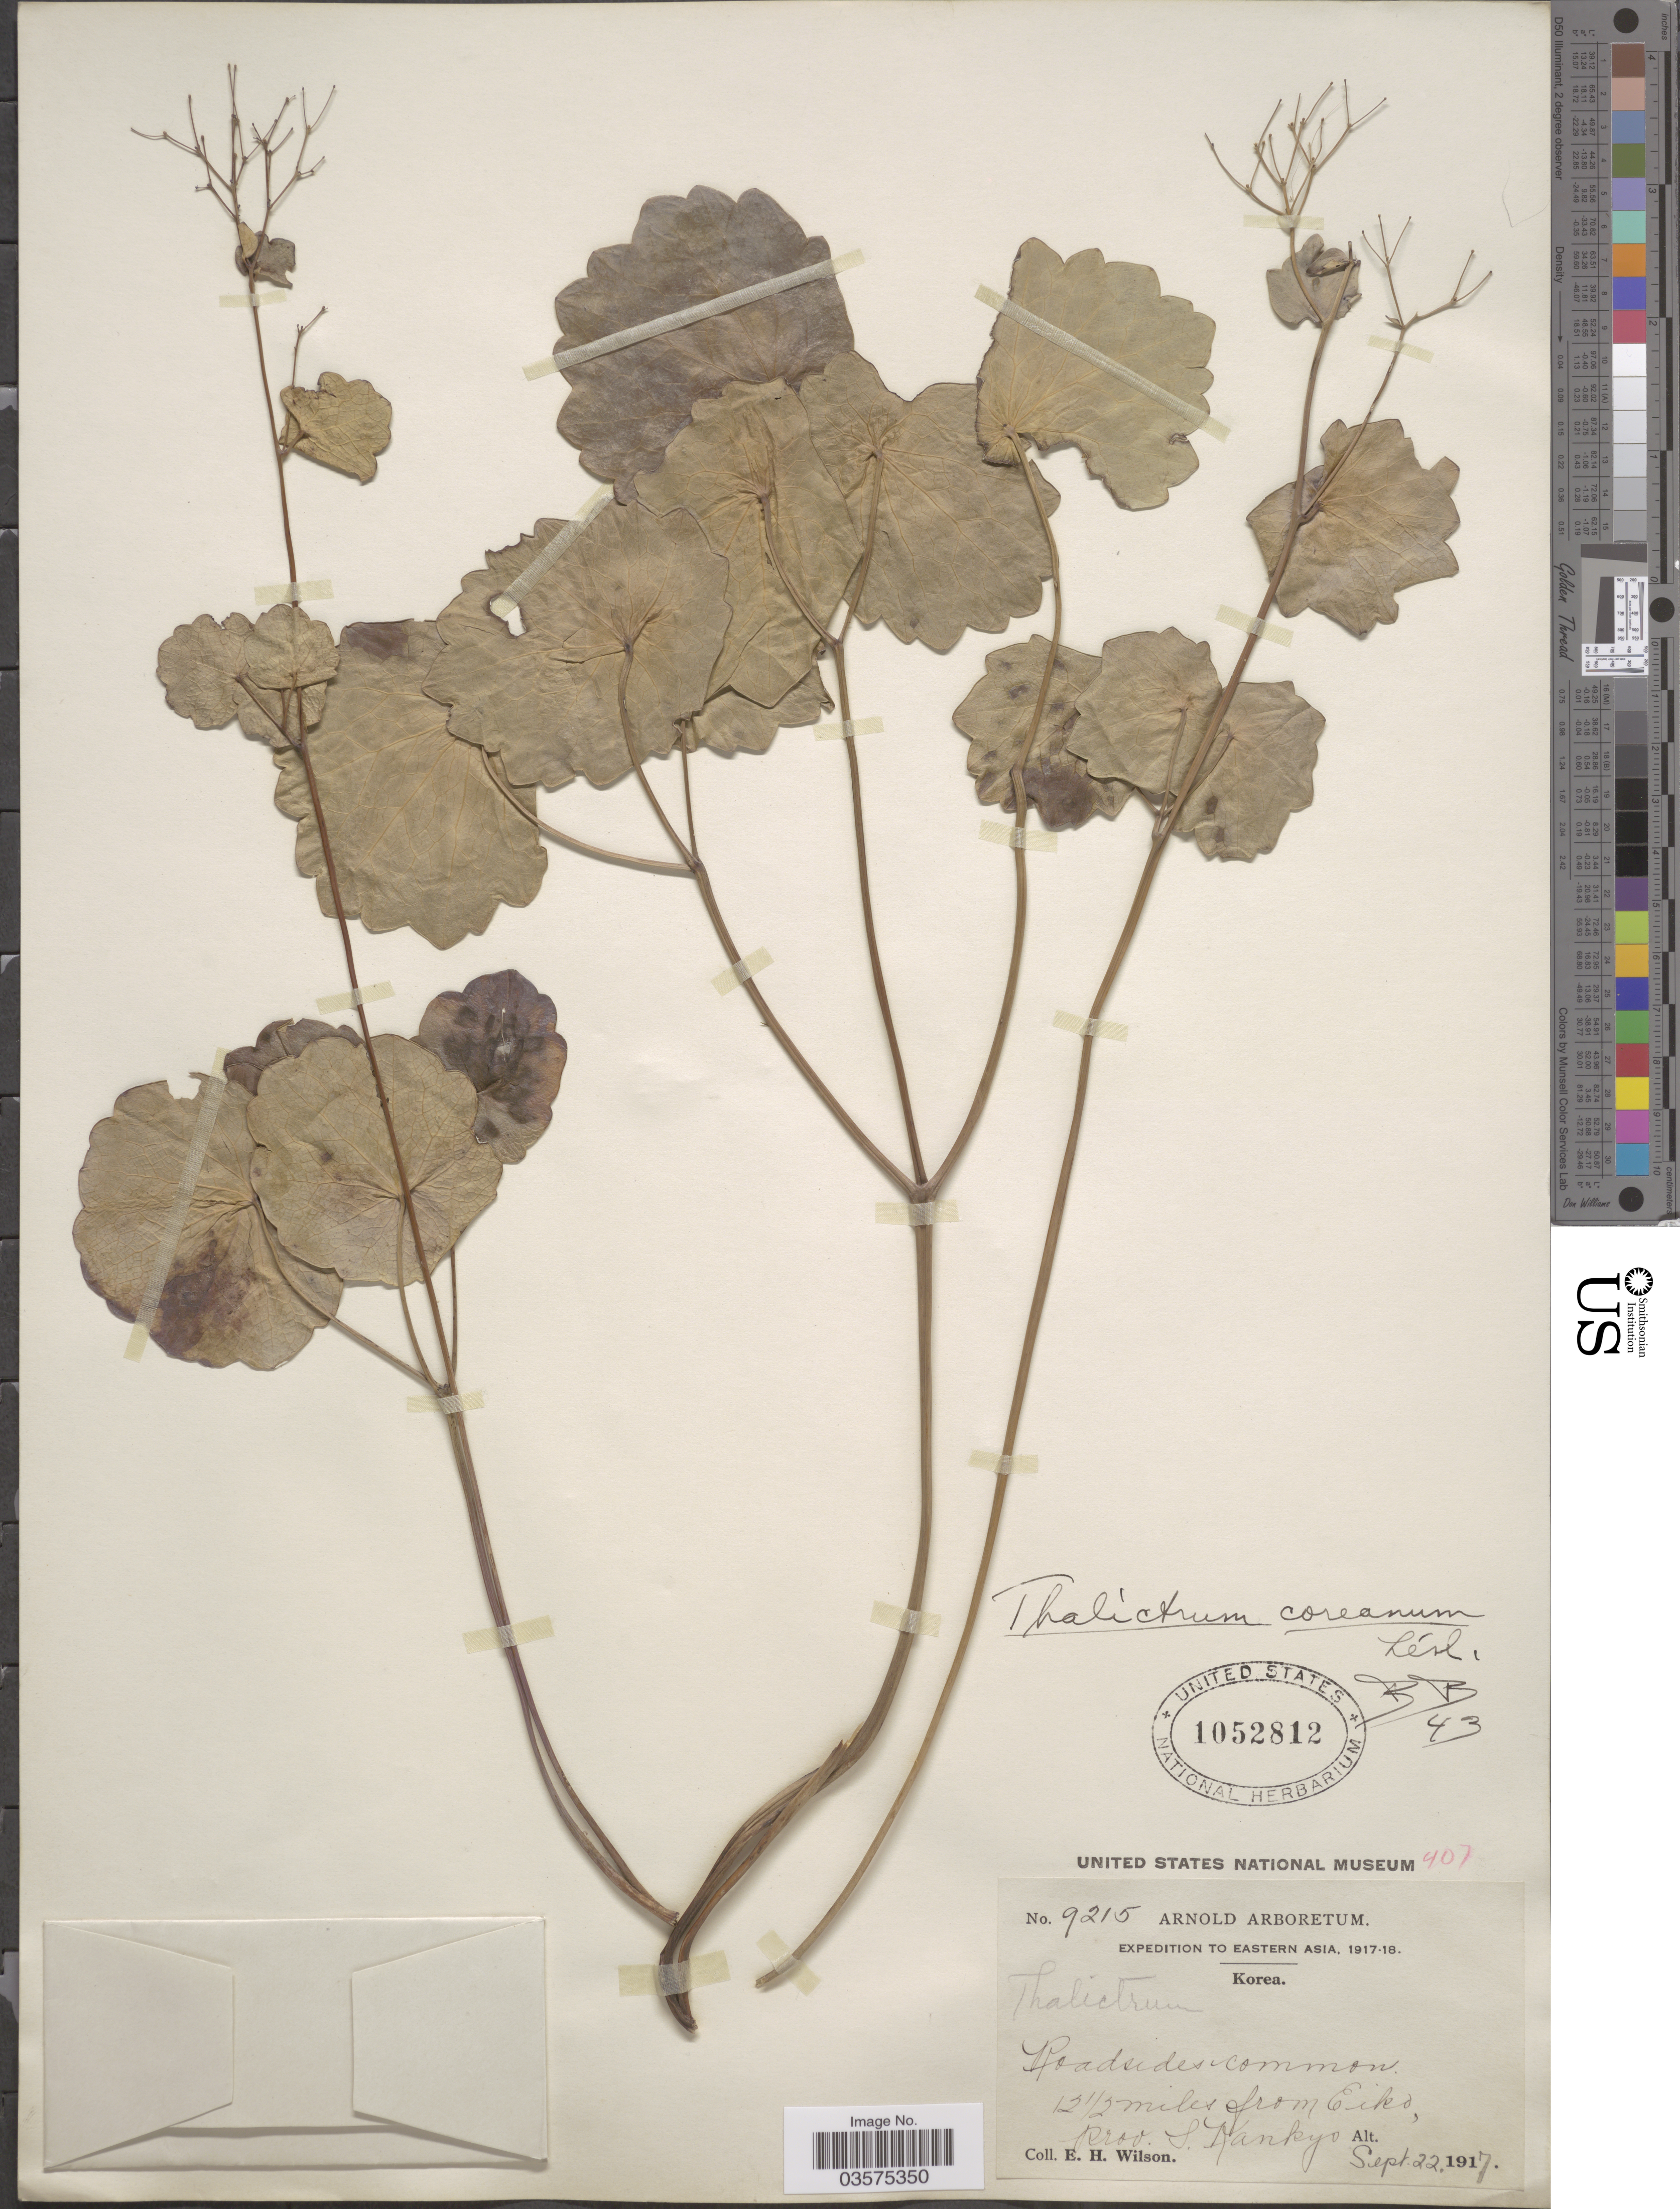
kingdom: Plantae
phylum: Tracheophyta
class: Magnoliopsida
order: Ranunculales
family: Ranunculaceae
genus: Thalictrum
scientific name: Thalictrum coreanum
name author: H. Lév.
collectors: E. Wilson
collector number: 9215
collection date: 1917-09-22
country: North Korea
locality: Eastern Asia. Roadsides common. 12½ miles from Eiko, prov. S. Kankyo.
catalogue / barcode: US 1052812